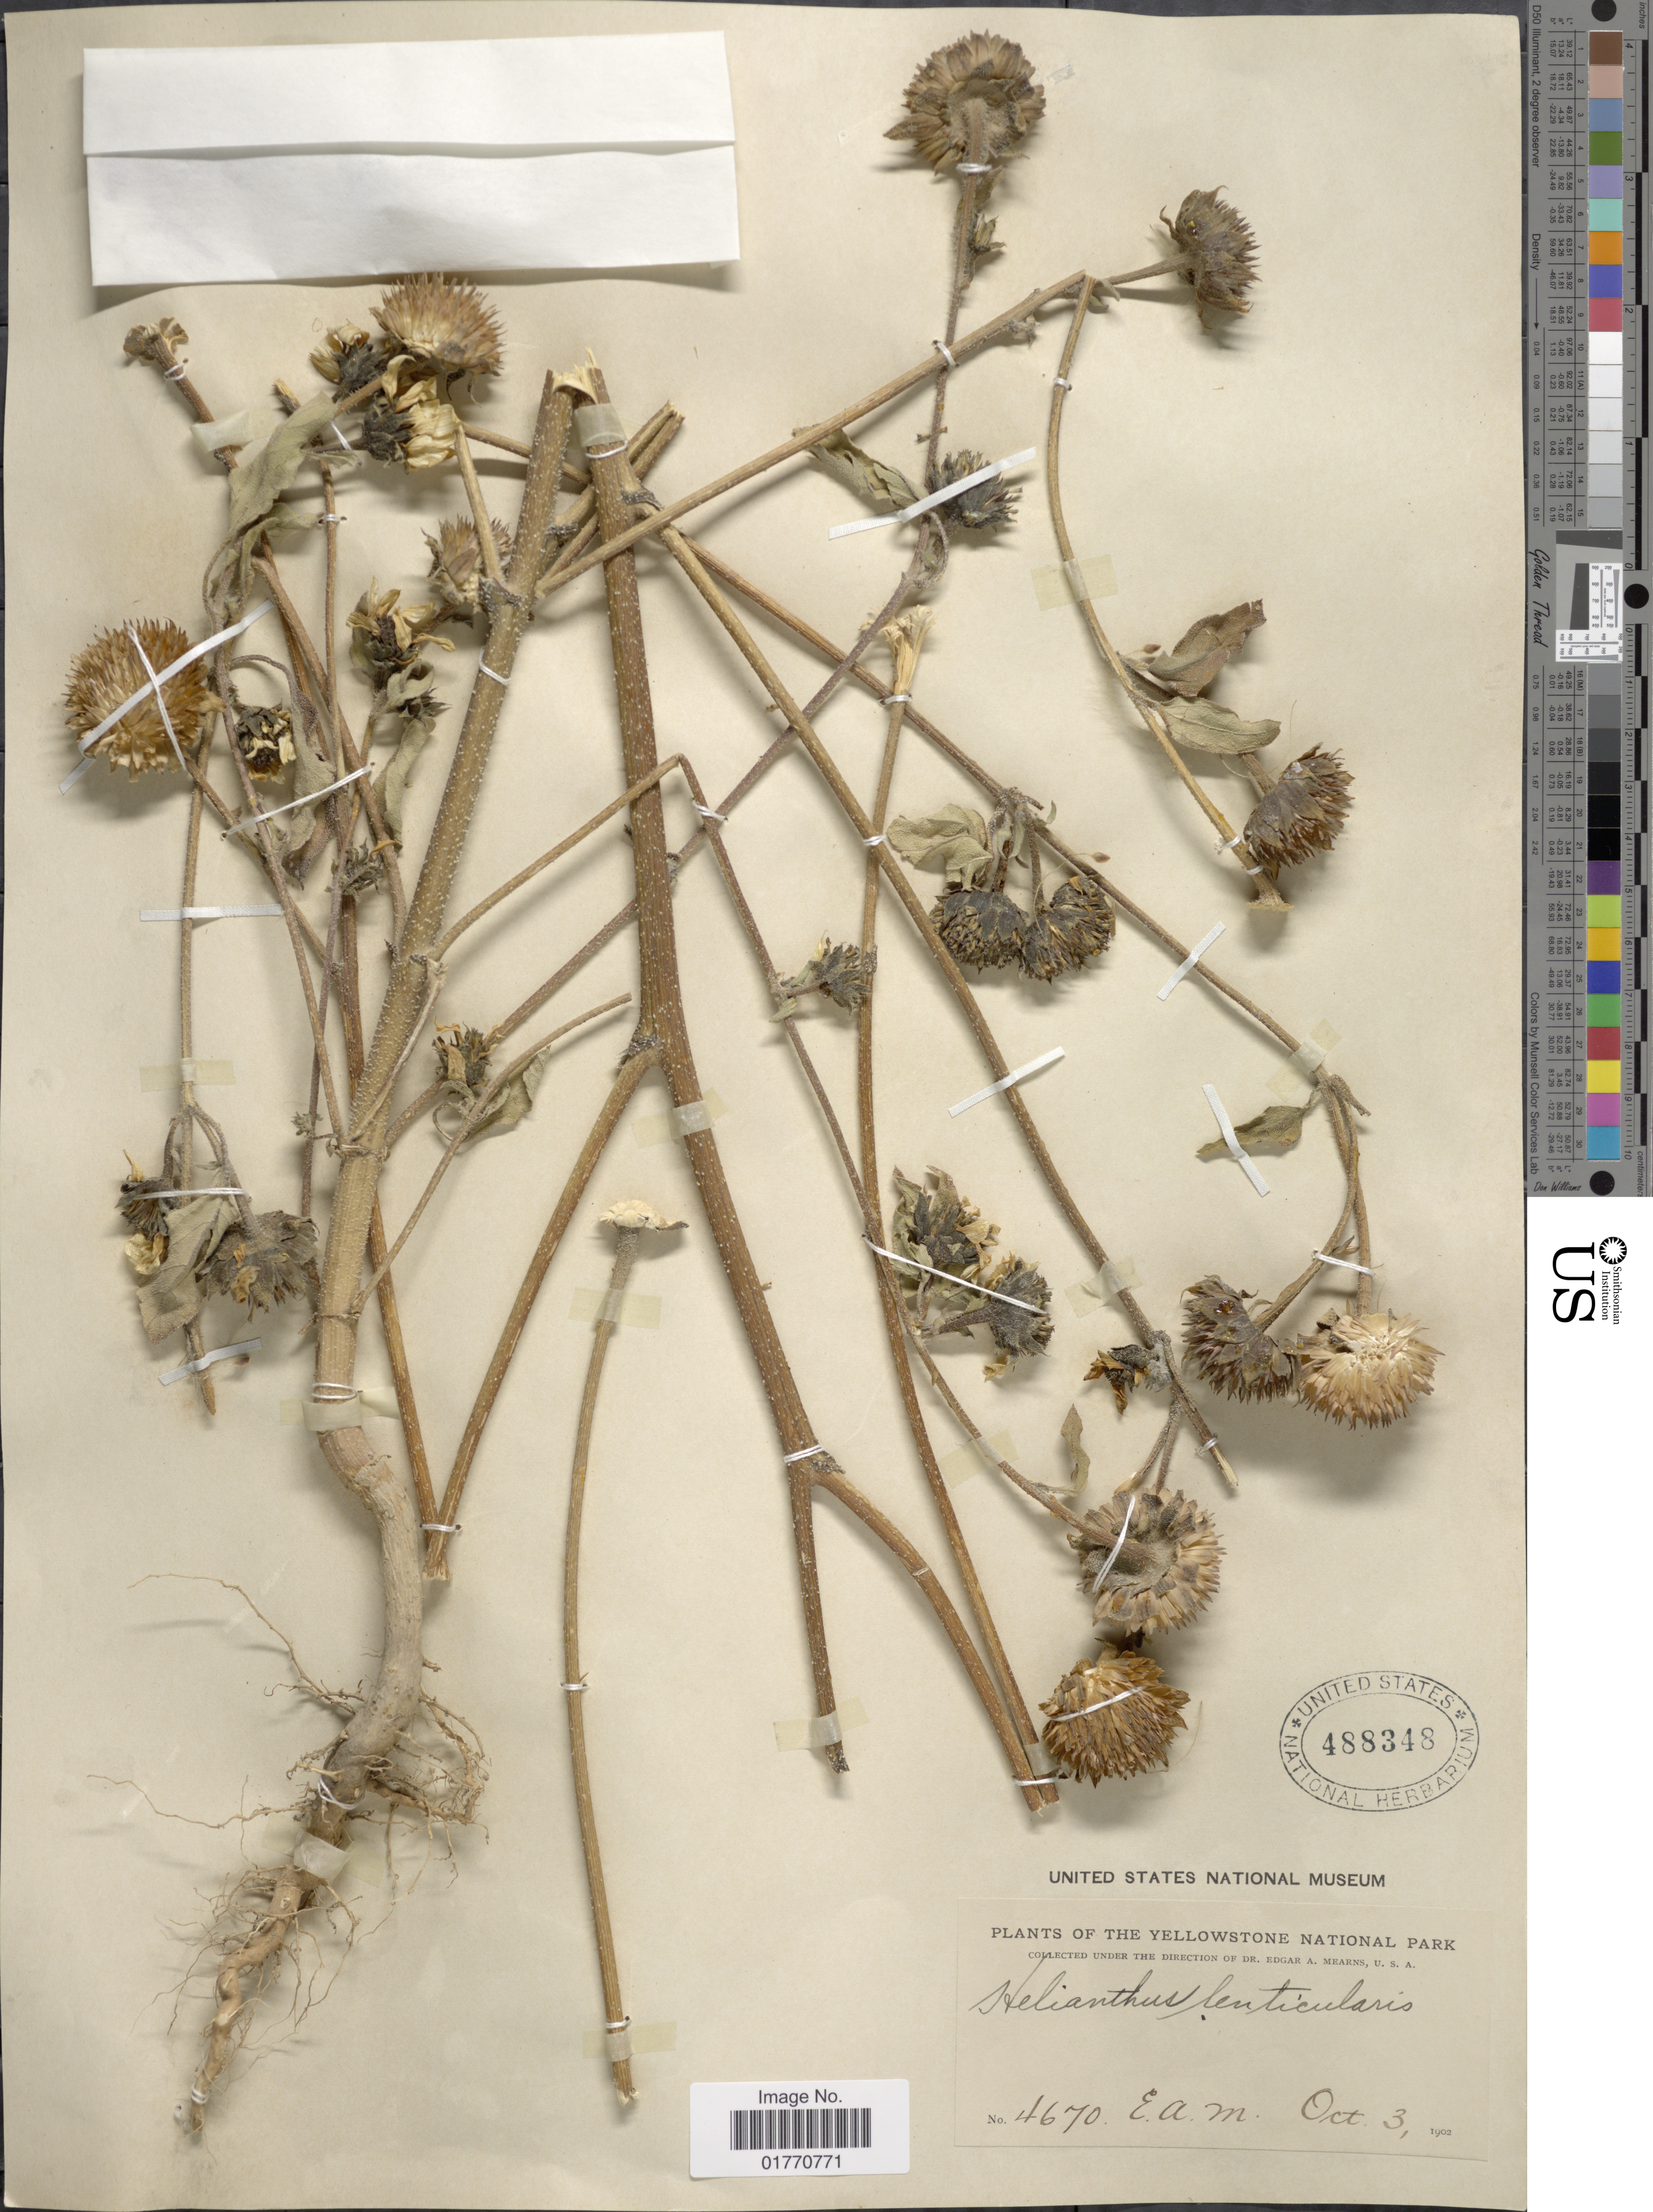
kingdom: Plantae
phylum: Tracheophyta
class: Magnoliopsida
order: Asterales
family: Asteraceae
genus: Helianthus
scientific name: Helianthus lenticularis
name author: Douglas ex Lindl.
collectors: E. A. Mearns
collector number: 4670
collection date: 1902-10-03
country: United States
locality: The Yellowstone Park.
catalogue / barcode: US 488348